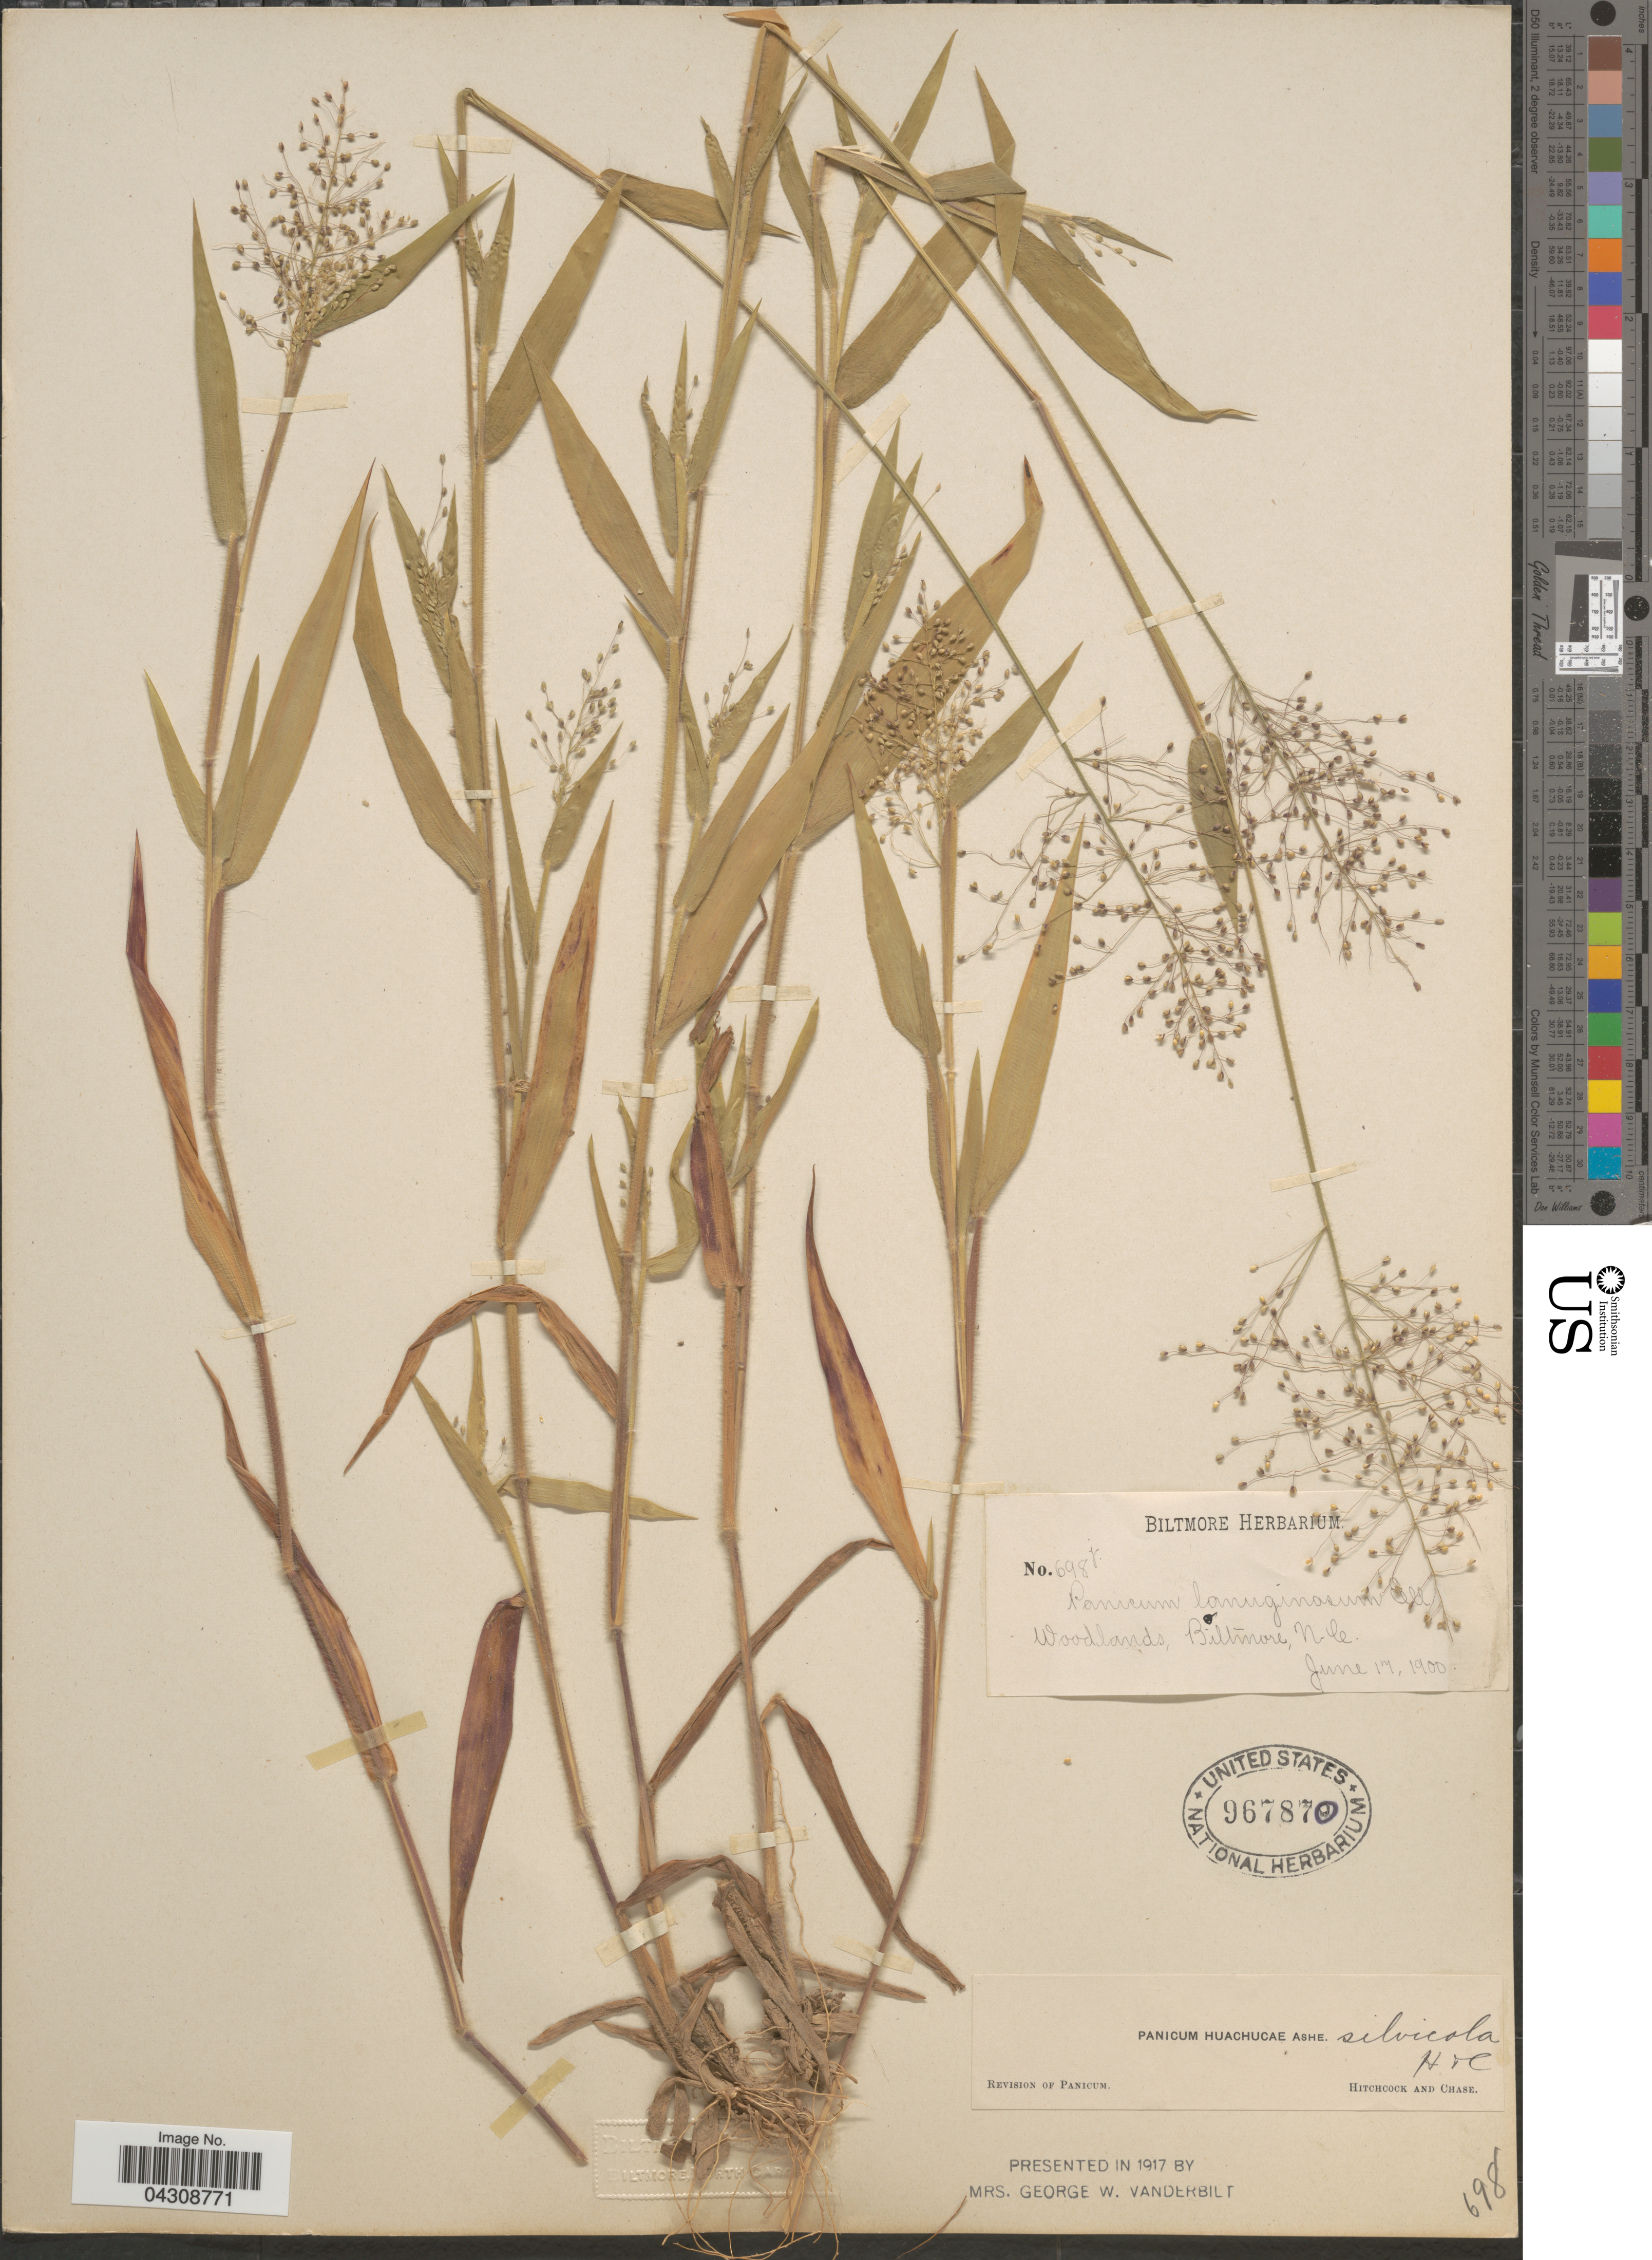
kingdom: Plantae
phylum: Tracheophyta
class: Liliopsida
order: Poales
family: Poaceae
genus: Dichanthelium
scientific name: Dichanthelium acuminatum var. acuminatum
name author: (Sw.) Gould & C.A. Clark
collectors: ex herb. Biltmore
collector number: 698j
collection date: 1900-06-17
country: United States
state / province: North Carolina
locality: Woodlands, Biltmore.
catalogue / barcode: US 967870